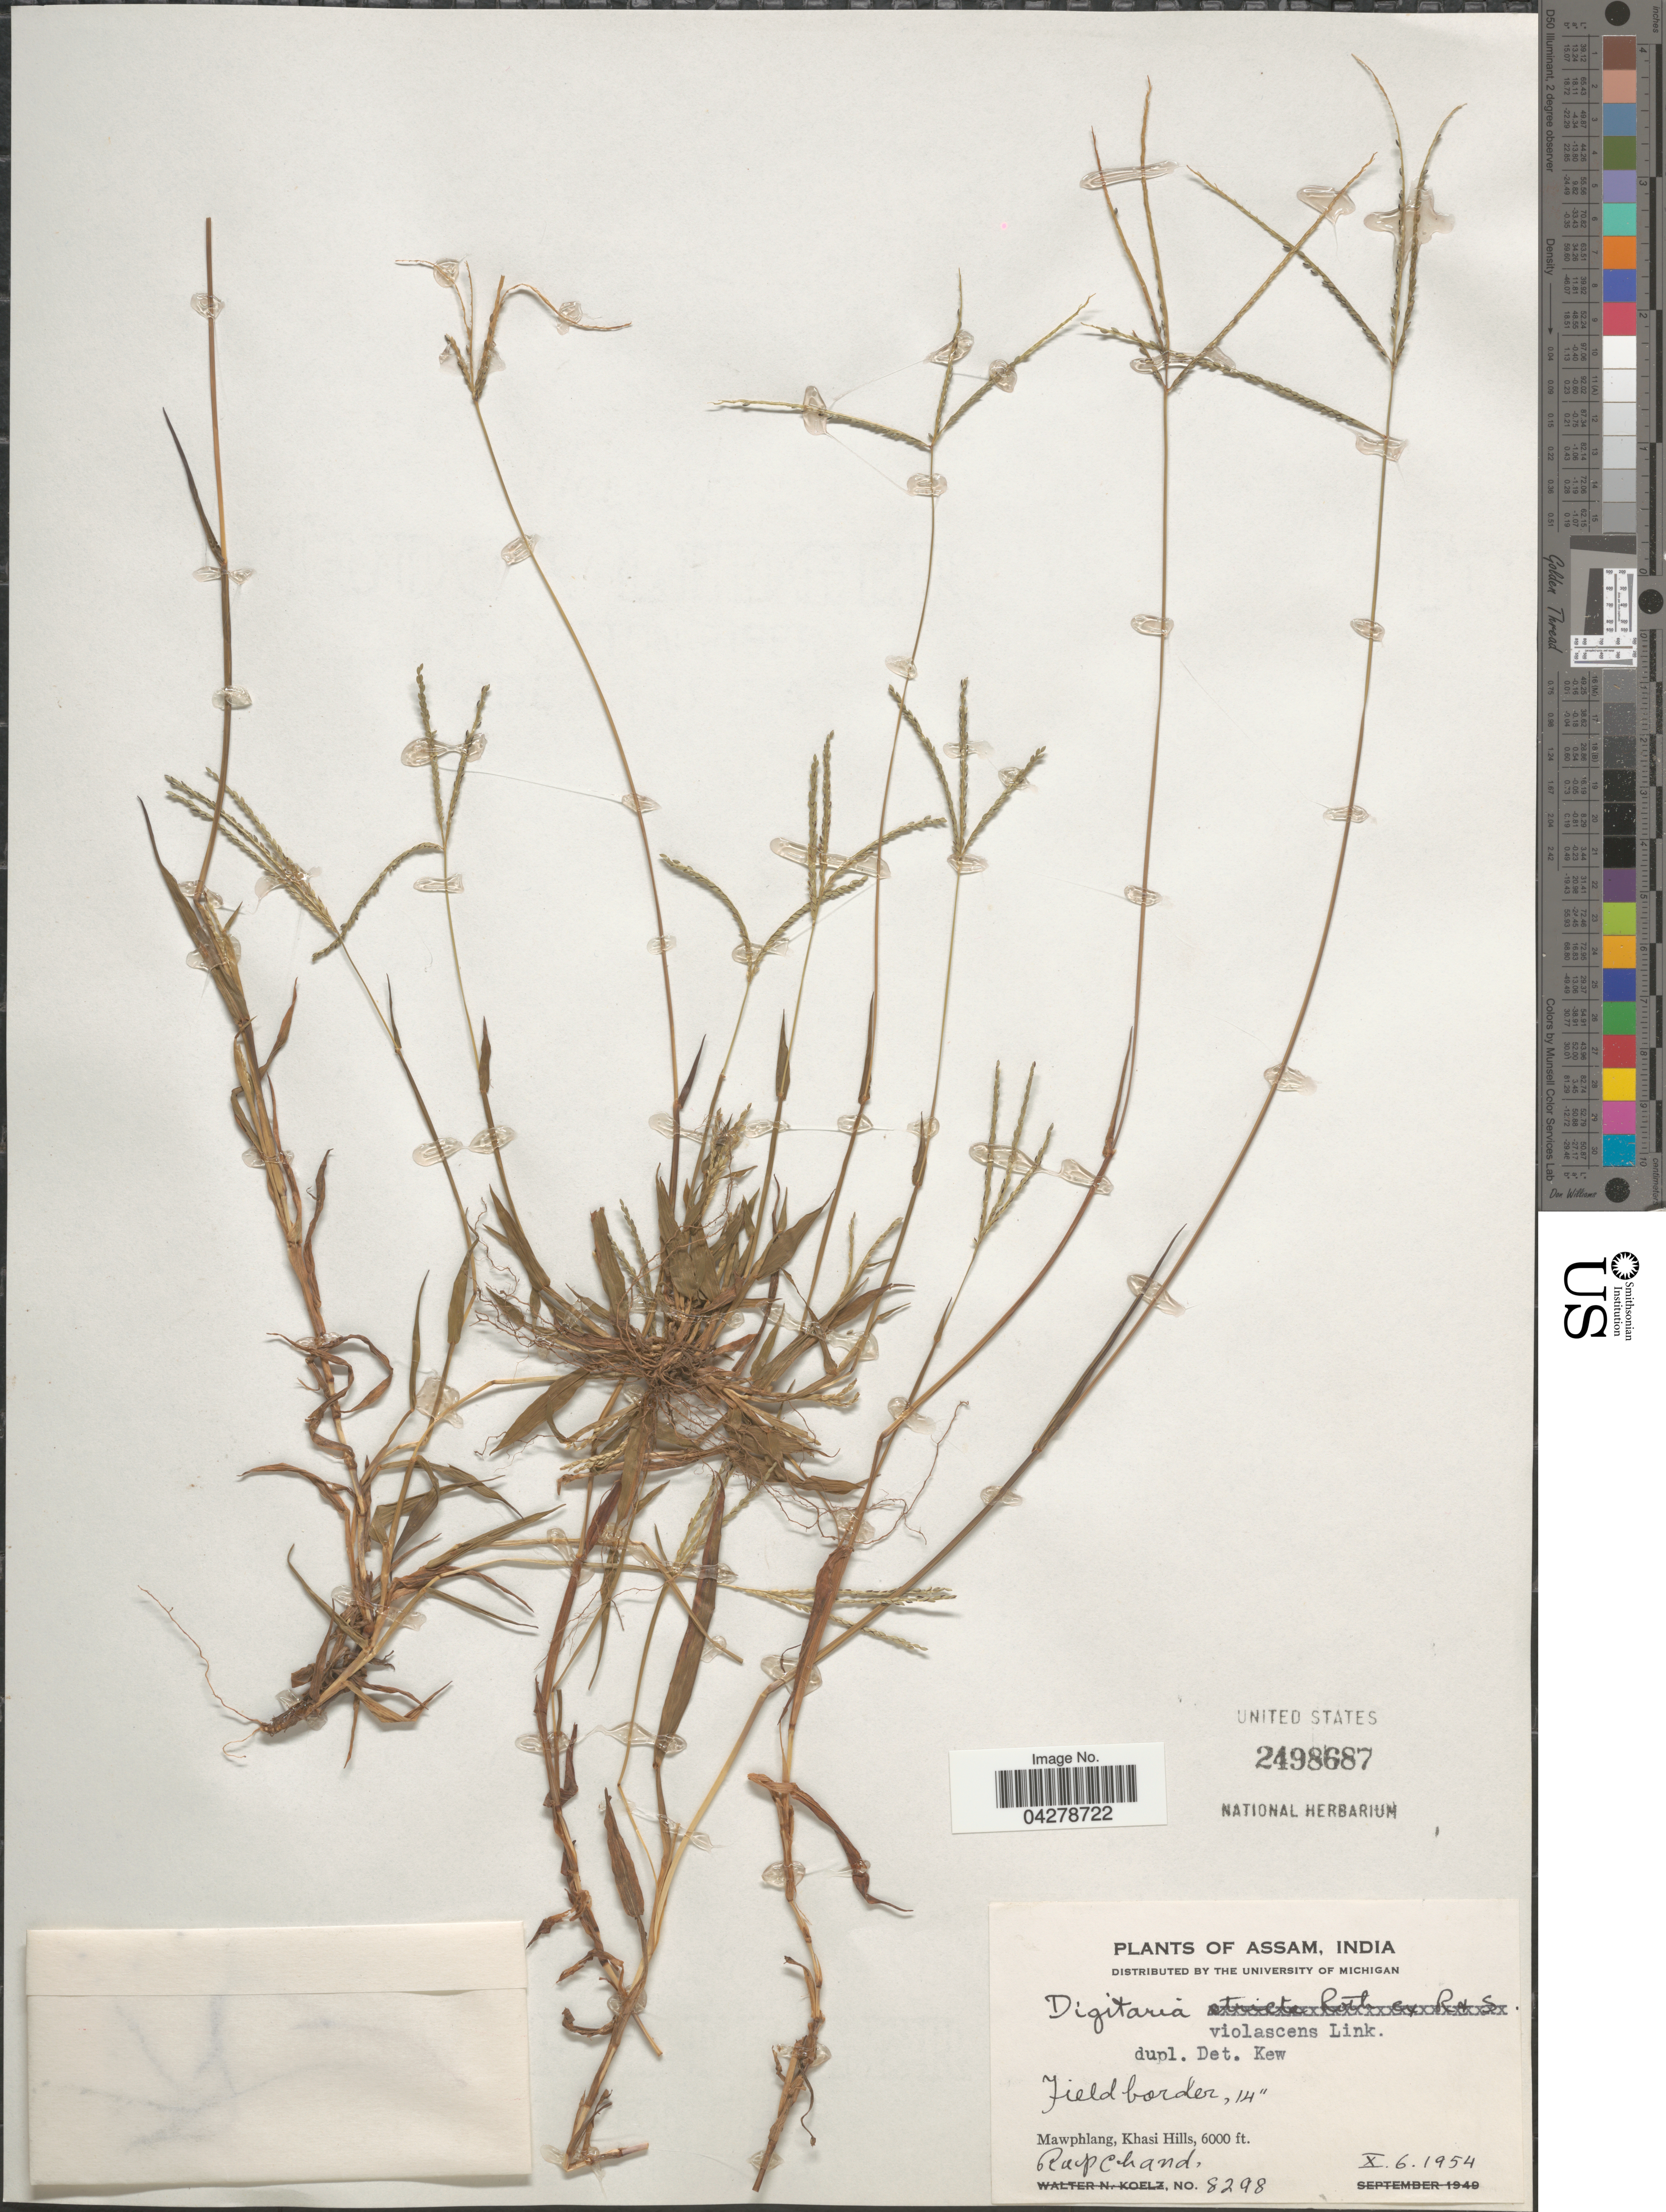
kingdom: Plantae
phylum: Tracheophyta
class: Liliopsida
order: Poales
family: Poaceae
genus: Digitaria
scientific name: Digitaria violascens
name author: Link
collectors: R. Chand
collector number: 8298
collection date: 1954-10-06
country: India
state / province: Meghalaya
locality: Mawphlang, Khasi Hills.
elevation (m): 1829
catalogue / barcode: US 2498687